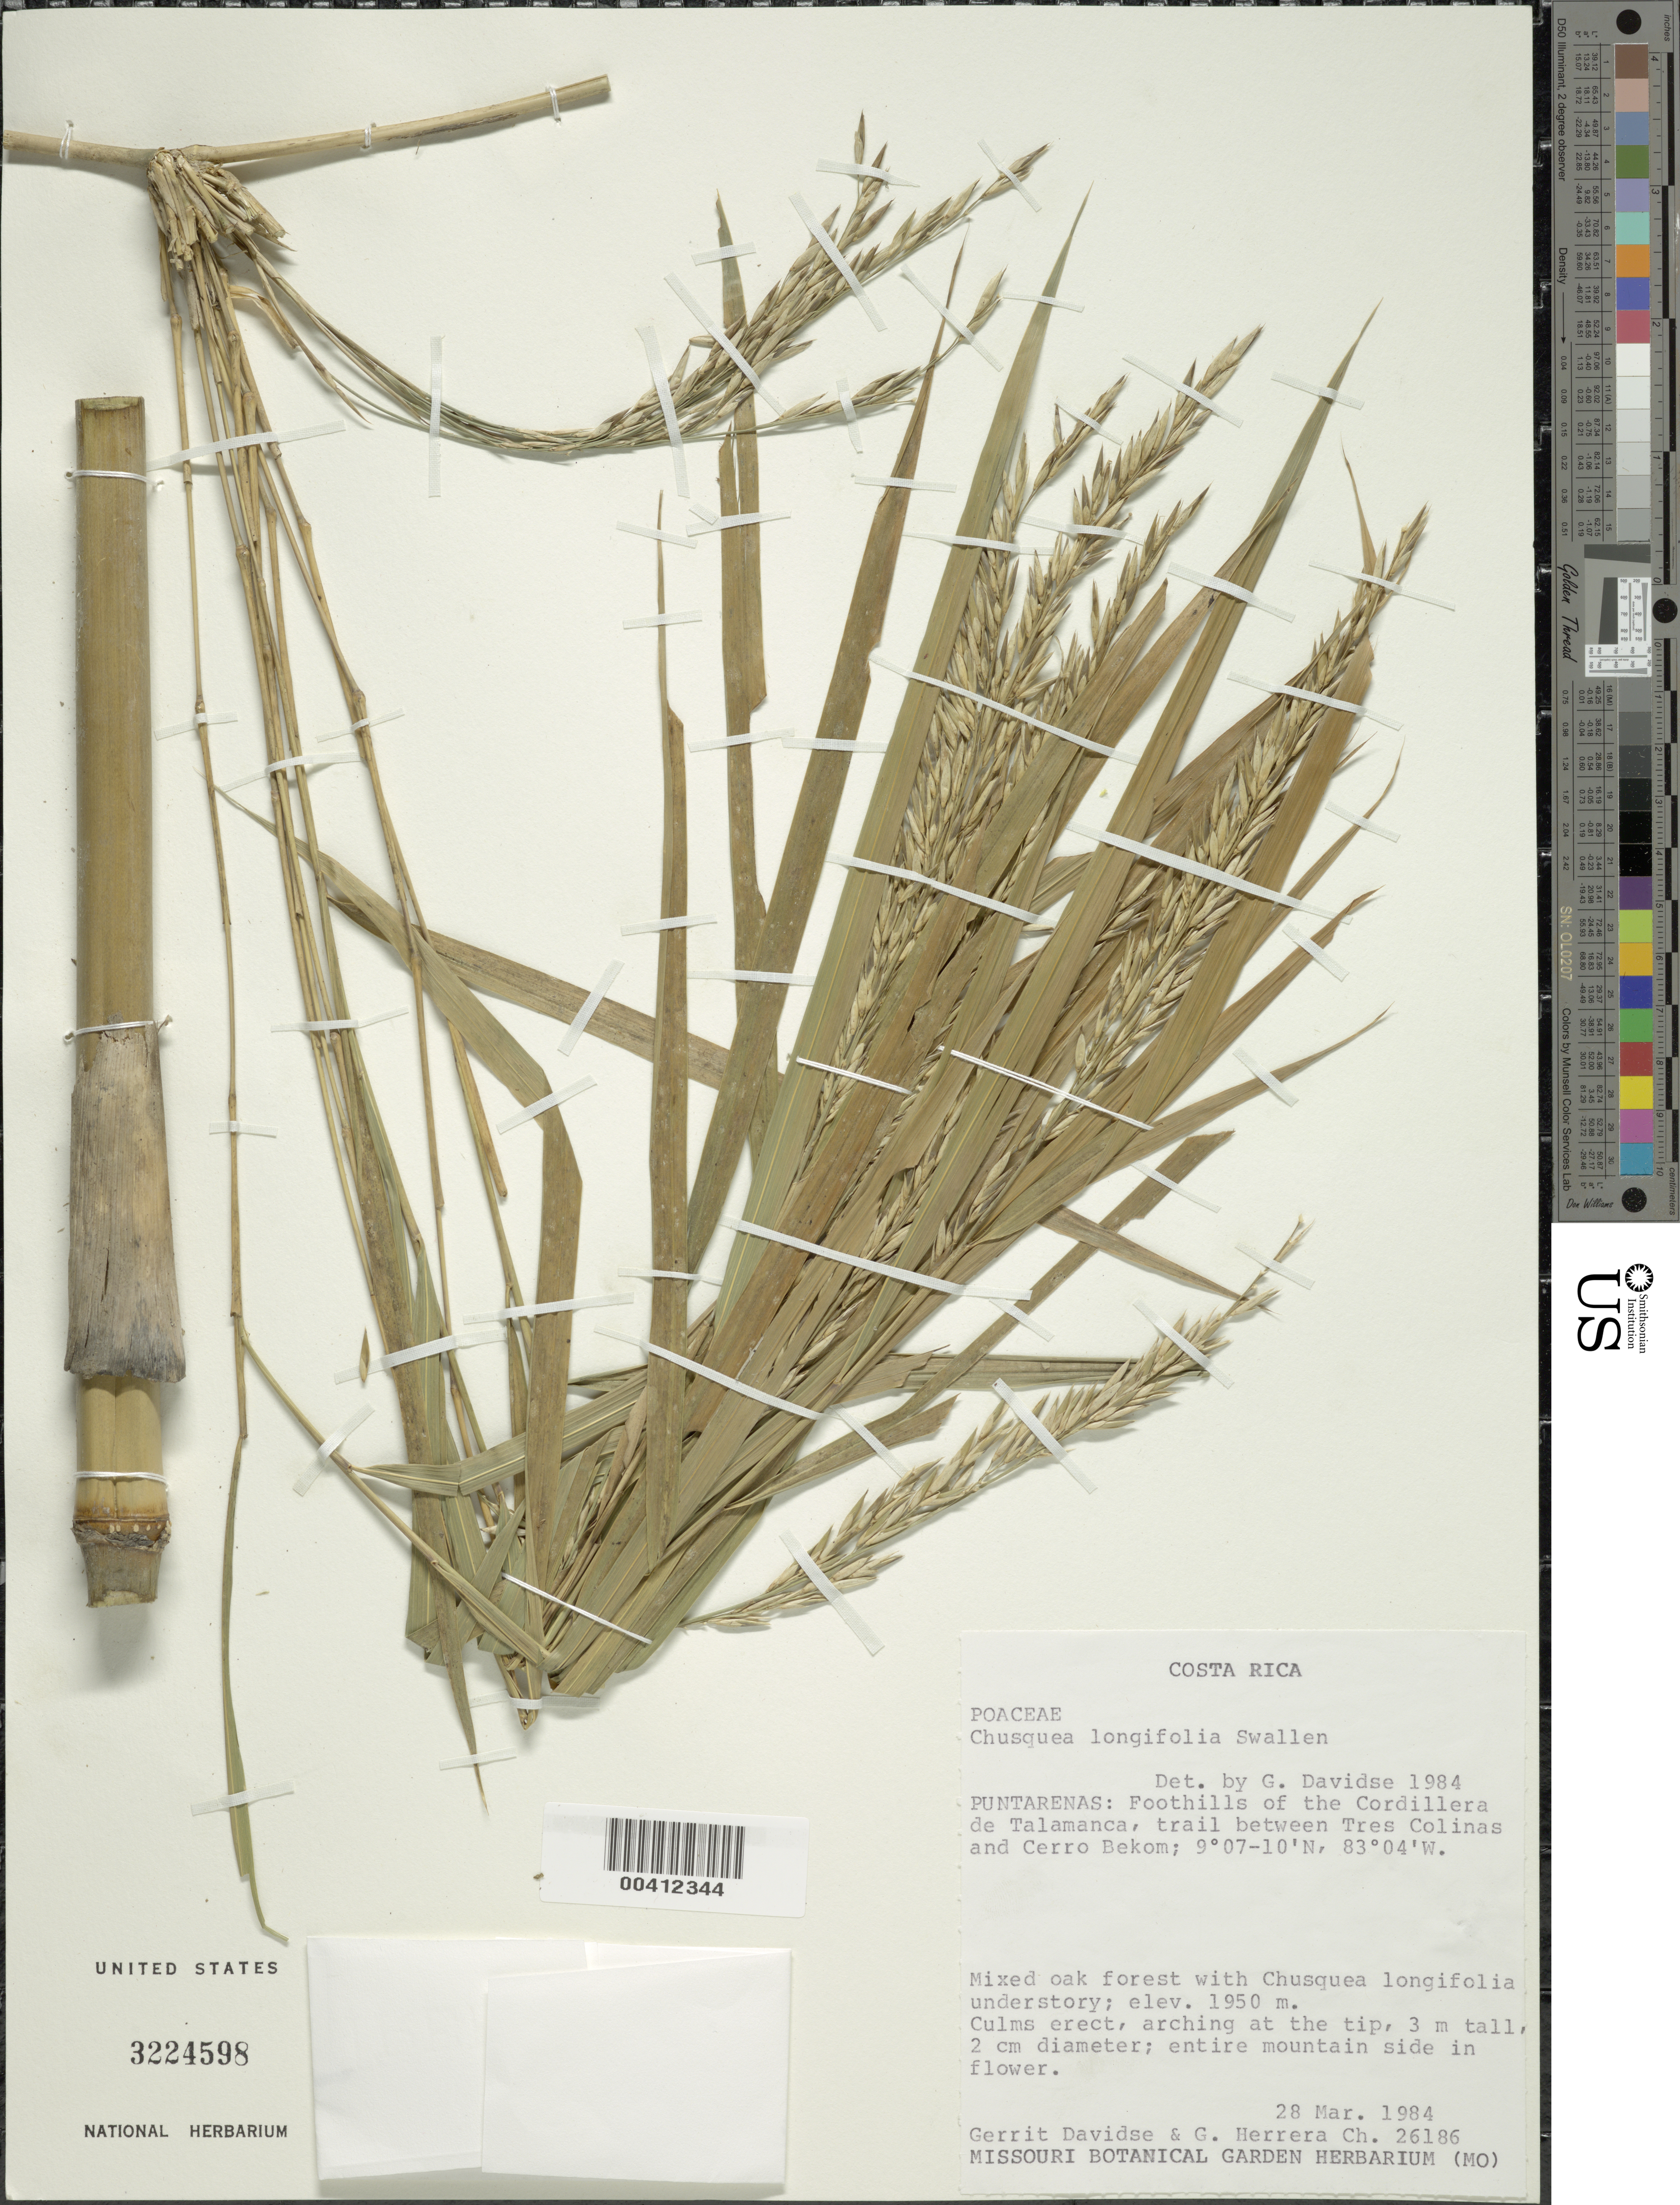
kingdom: Plantae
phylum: Tracheophyta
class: Liliopsida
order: Poales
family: Poaceae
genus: Chusquea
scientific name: Chusquea longifolia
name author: Swallen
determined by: Davidse, Gerrit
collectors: G. Davidse & G. Herrera Ch.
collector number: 26186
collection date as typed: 28 Mar 1984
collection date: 1984-03-28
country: Costa Rica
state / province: Puntarenas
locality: Cordillera de talamanca, trail between tres collinas and cerro bekom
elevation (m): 1950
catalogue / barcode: US 3224598